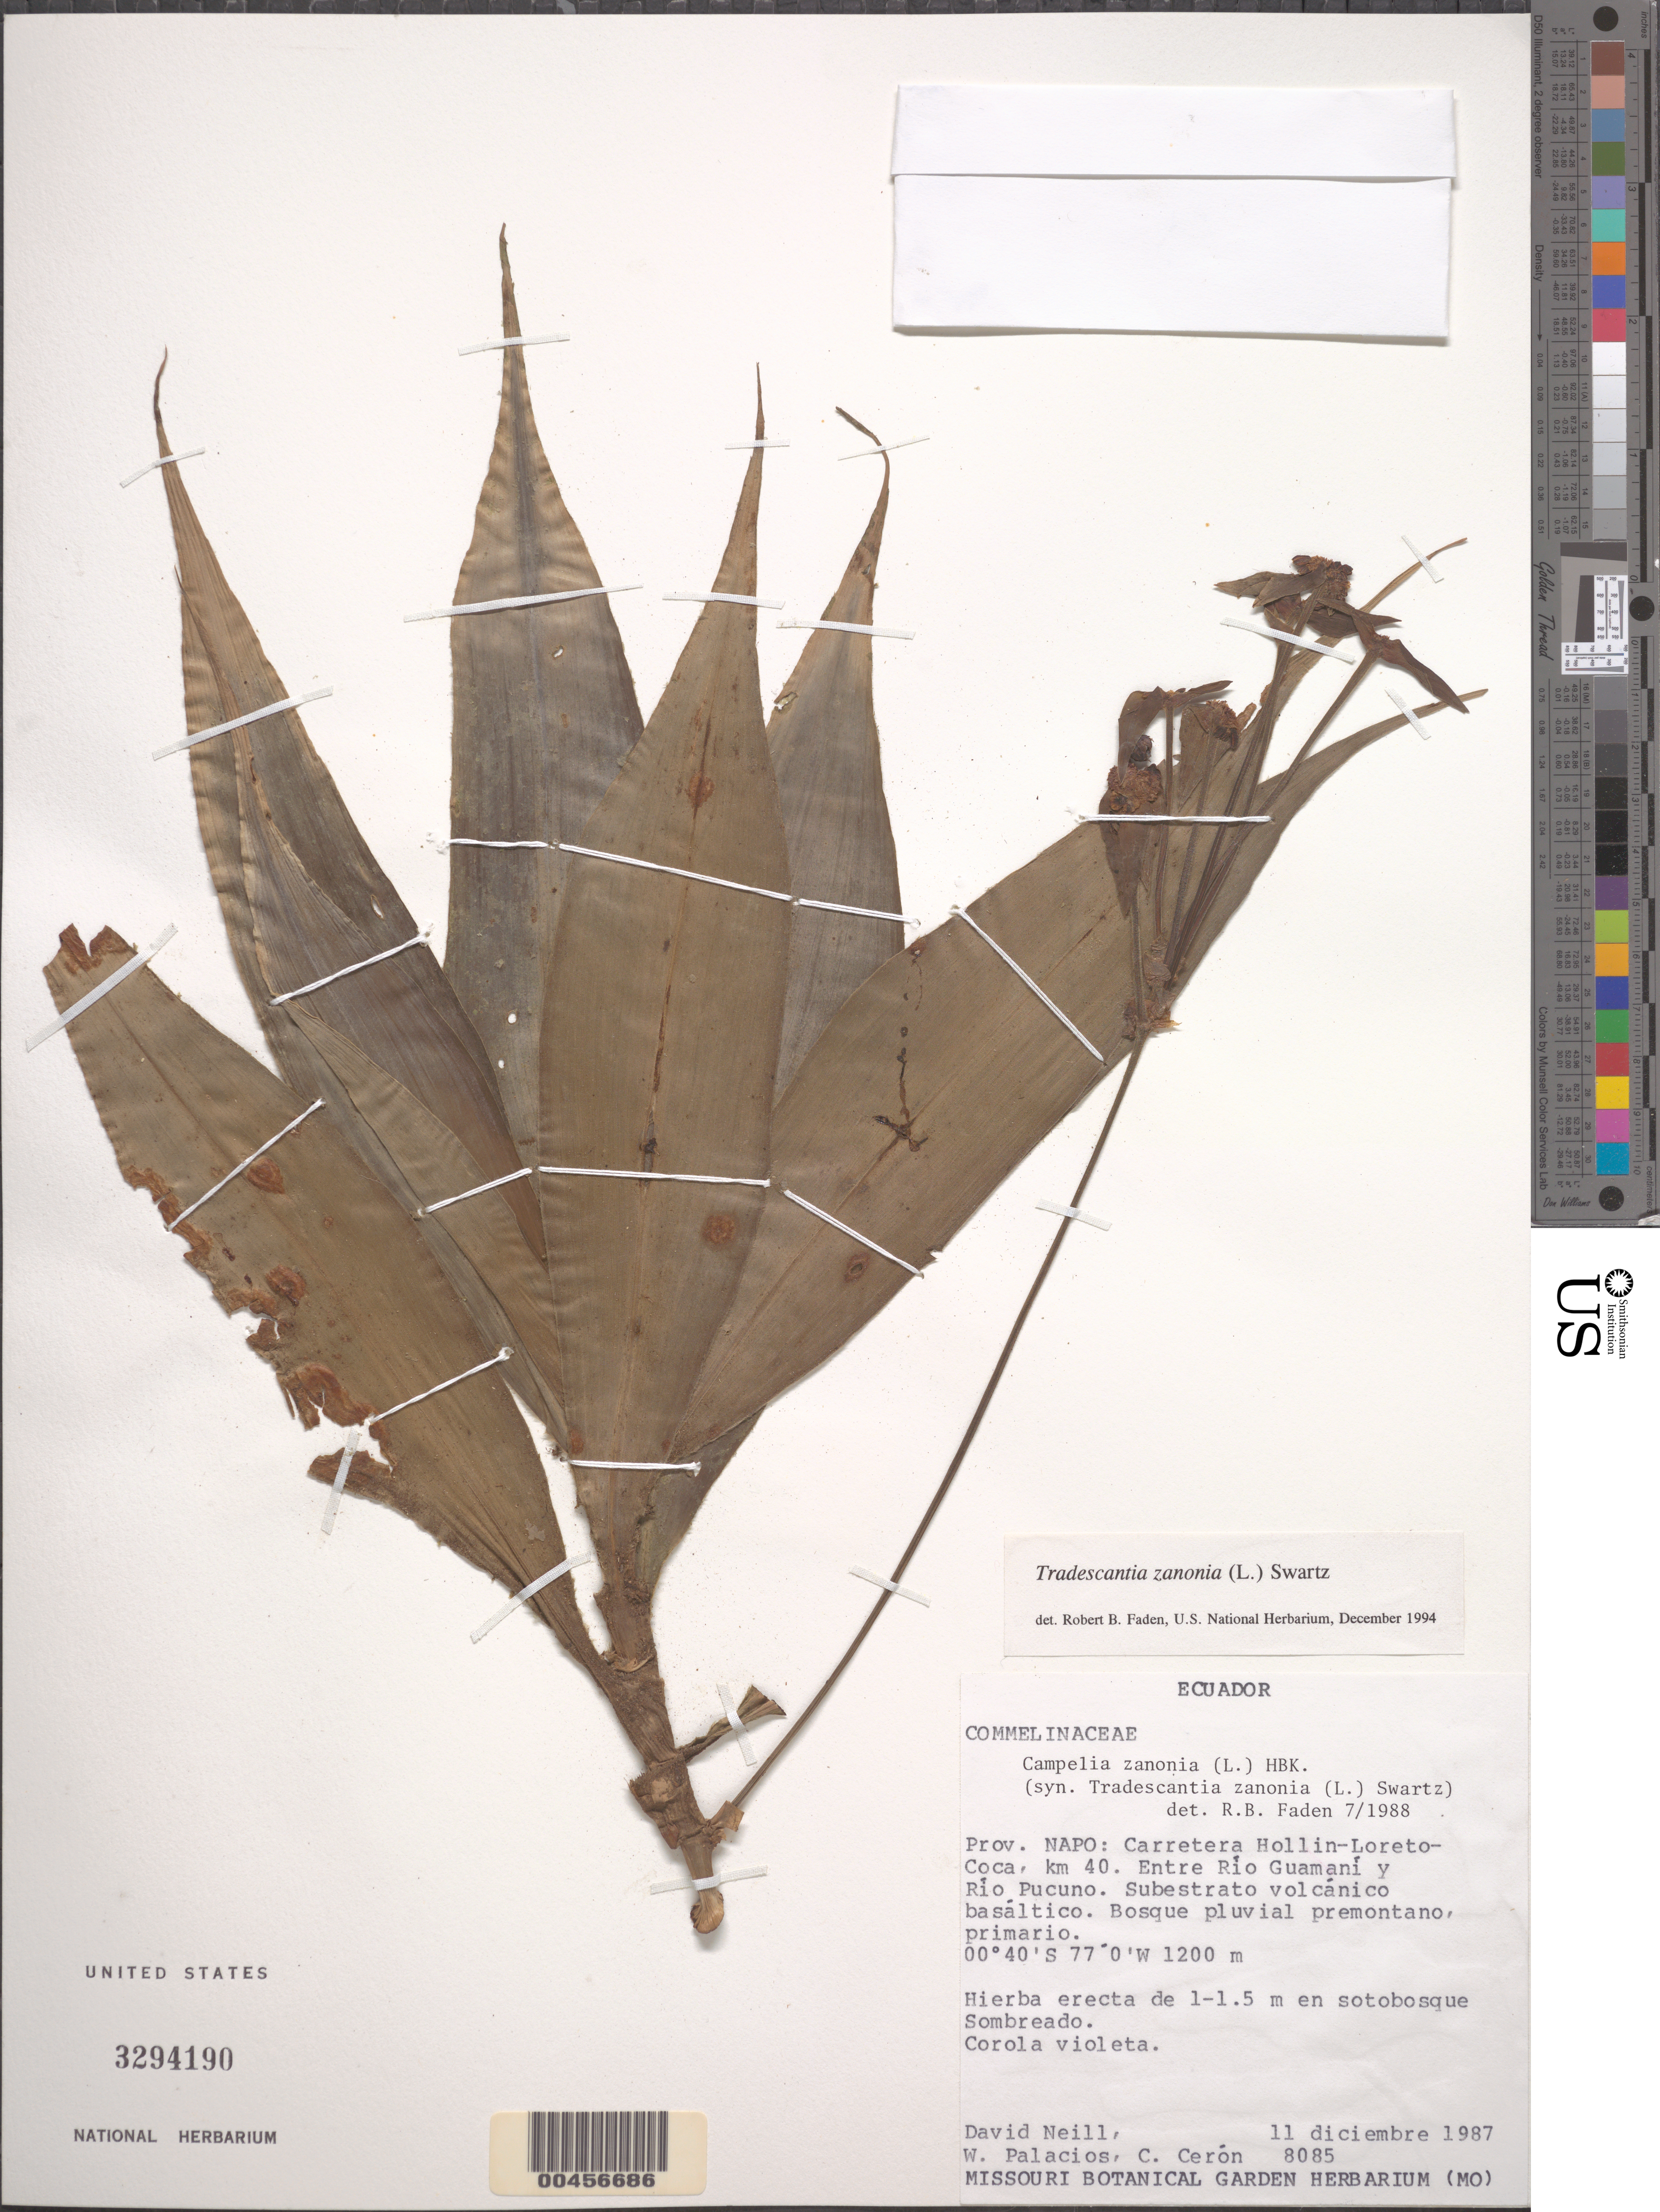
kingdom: Plantae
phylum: Tracheophyta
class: Liliopsida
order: Commelinales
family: Commelinaceae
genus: Tradescantia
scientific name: Tradescantia zanonia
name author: (L.) Sw.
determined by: Faden, Robert B., (US), Smithsonian Institution - National Museum of Natural History (UNITED STATES)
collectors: D. A. Neill, W. Palacios & C. E. Cerón M.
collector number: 8085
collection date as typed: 11 Dec 1987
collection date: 1987-12-11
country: Ecuador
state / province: Napo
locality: Carretera hollin-loreto-coco, between Rio guamani and Rio pucuno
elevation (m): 1200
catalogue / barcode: US 3294190